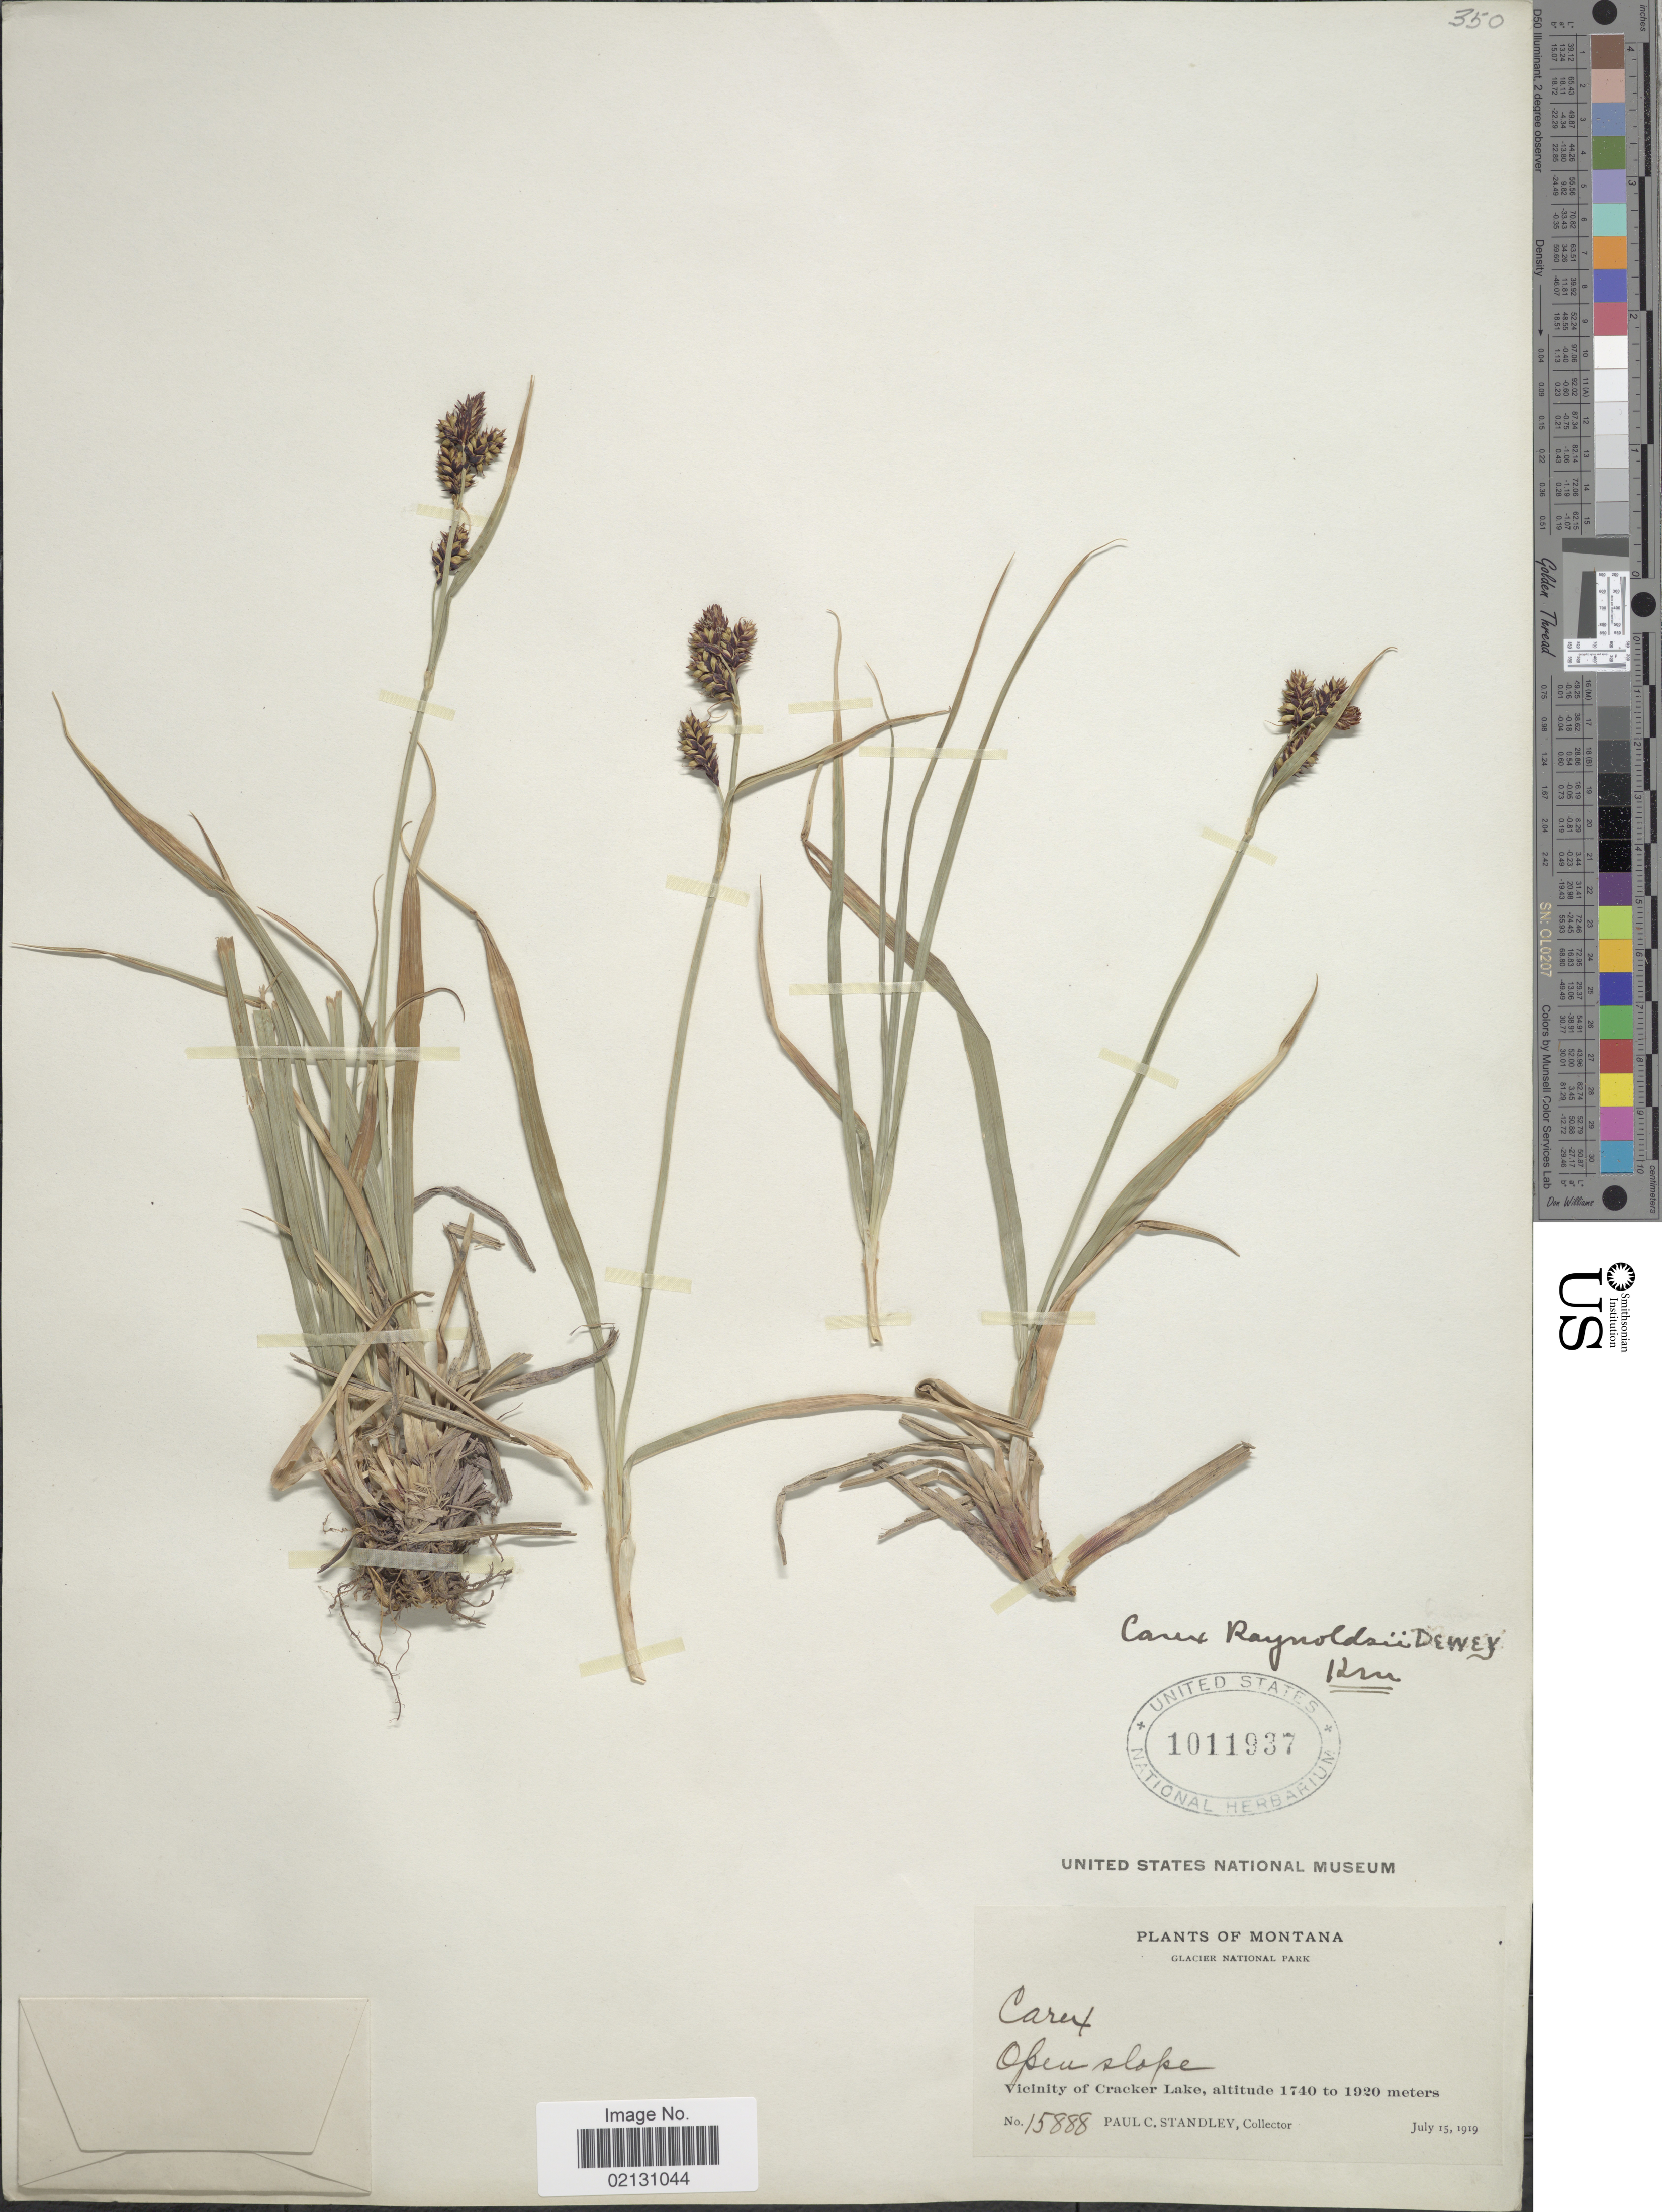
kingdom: Plantae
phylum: Tracheophyta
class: Liliopsida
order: Poales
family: Cyperaceae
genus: Carex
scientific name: Carex raynoldsii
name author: Dewey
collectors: P. C. Standley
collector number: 15888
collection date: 1919-07-15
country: United States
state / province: Montana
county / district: Glacier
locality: Glacier National Park, Open slope, Vicinity of Cracker Lake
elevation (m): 1740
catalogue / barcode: US 1011937